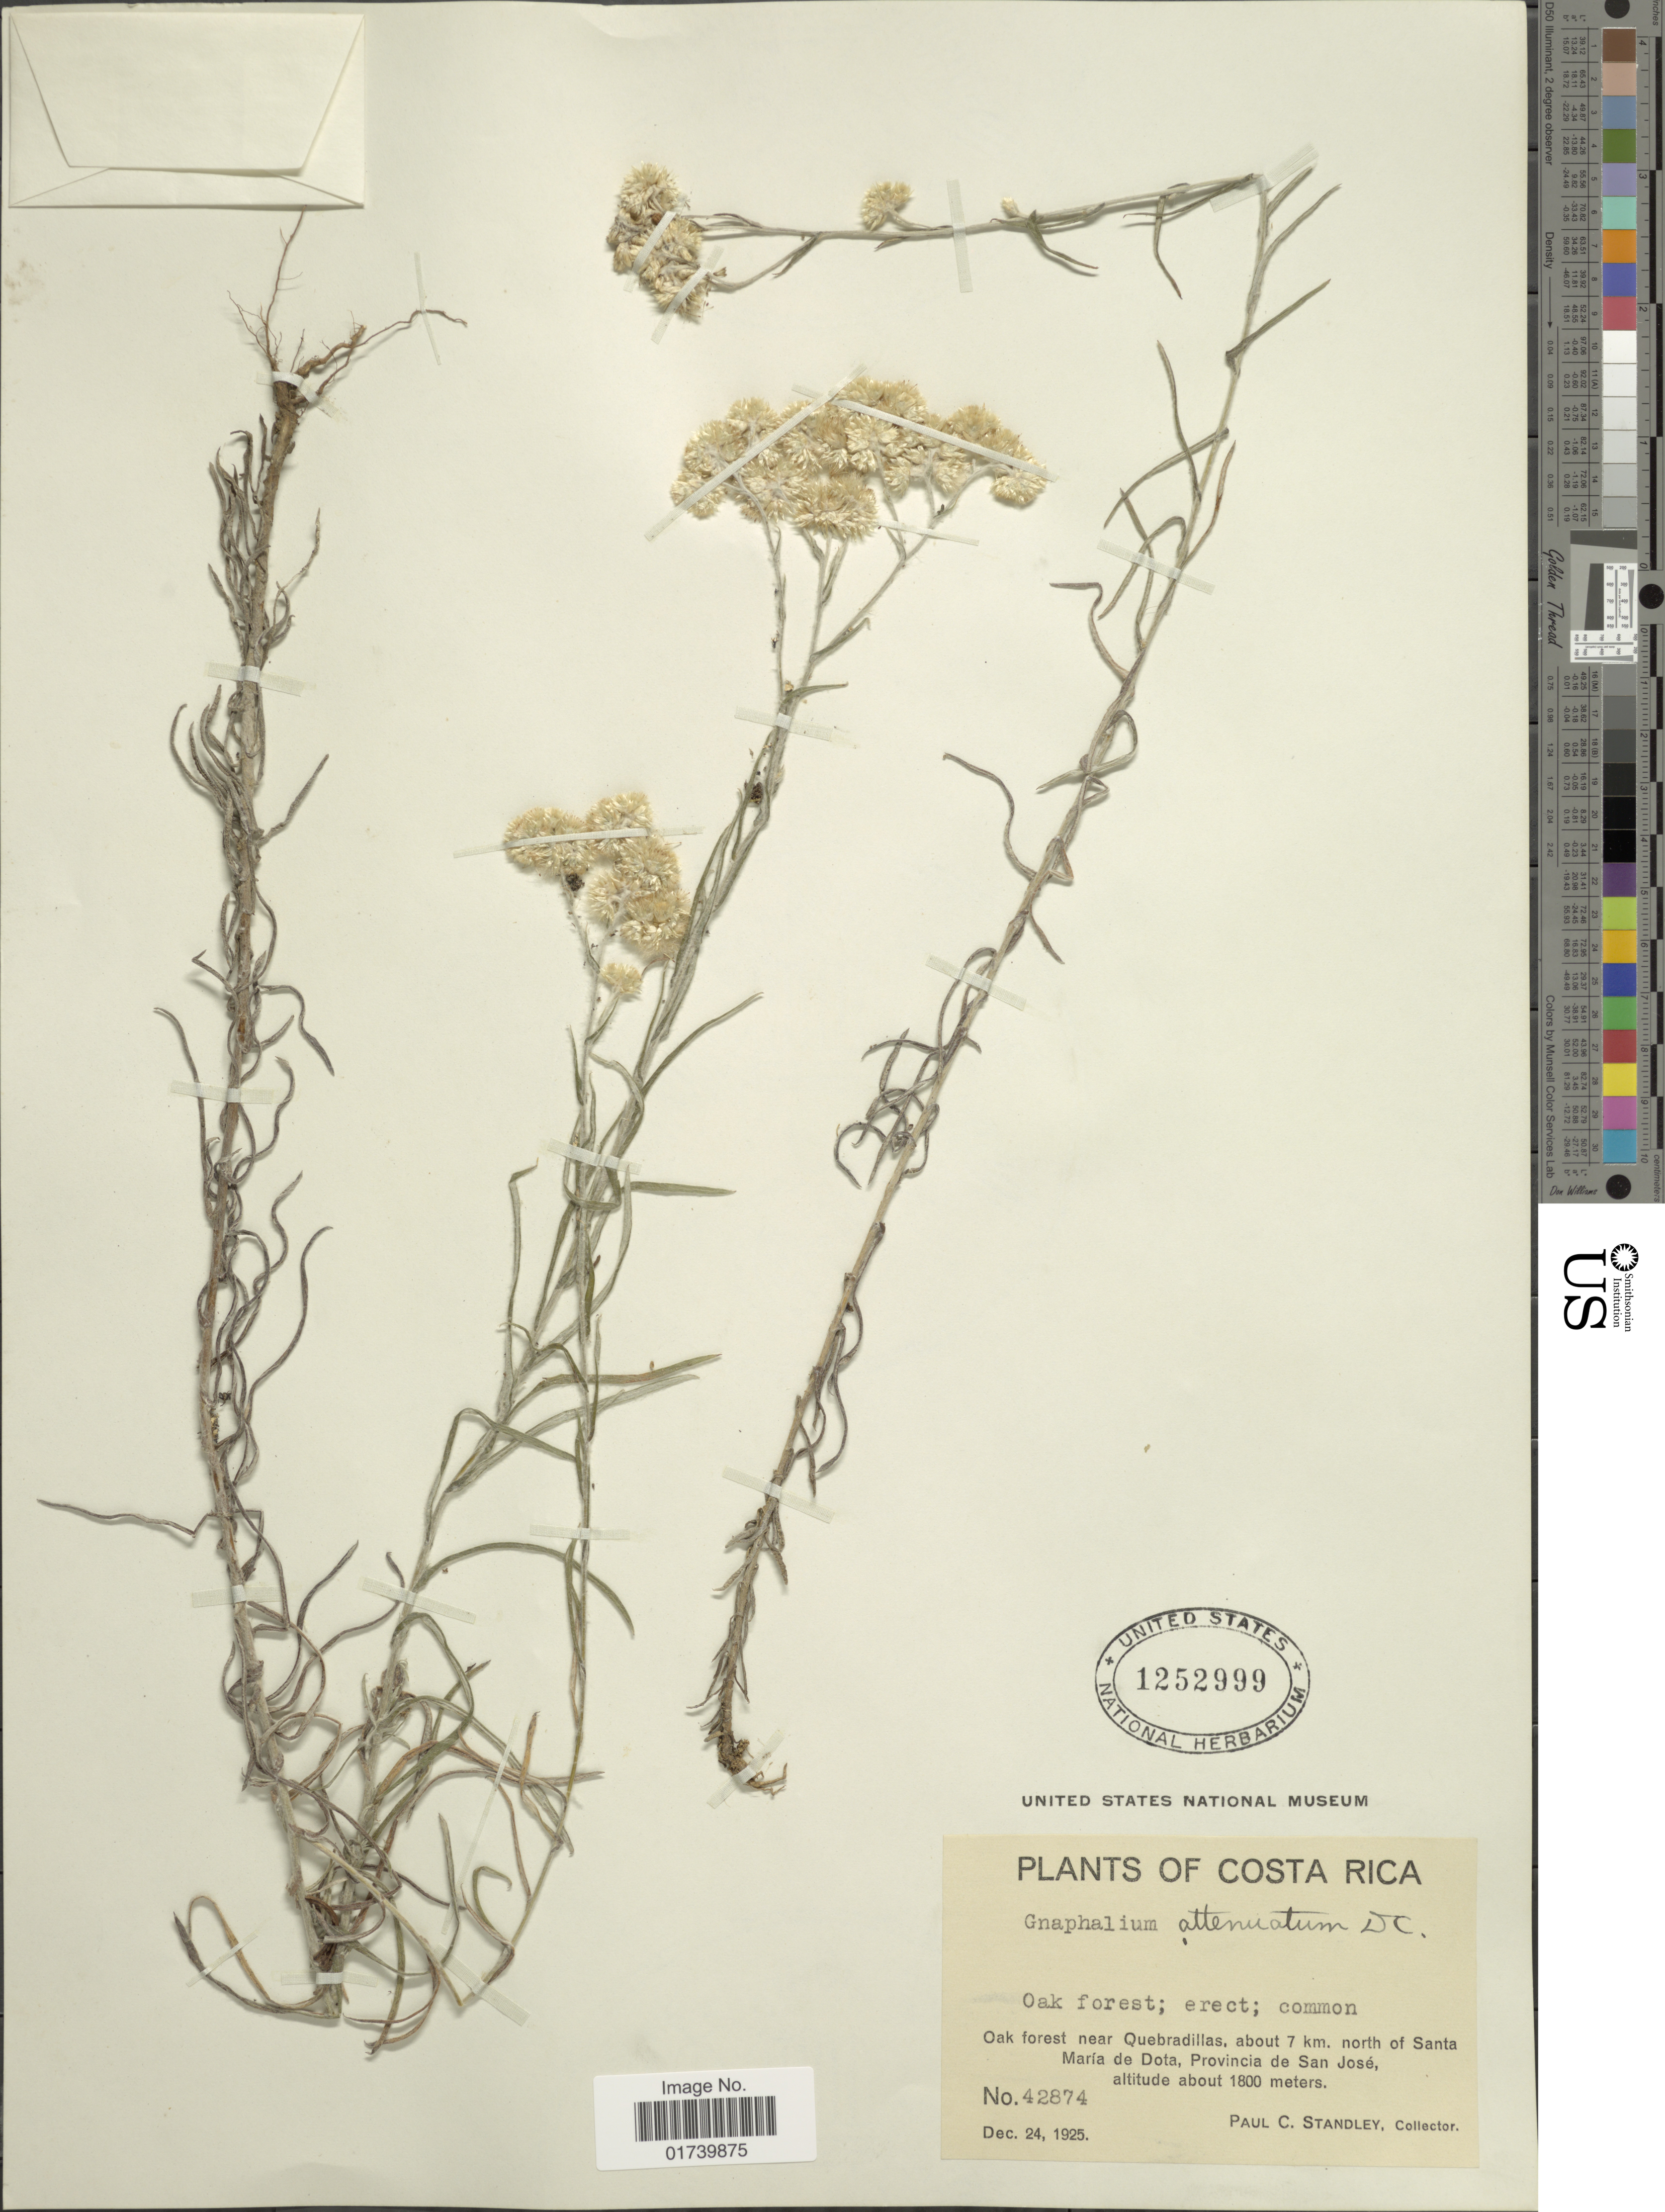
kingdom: Plantae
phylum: Tracheophyta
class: Magnoliopsida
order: Asterales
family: Asteraceae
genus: Pseudognaphalium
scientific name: Pseudognaphalium pruskii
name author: G.L. Nesom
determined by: Nesom, Guy L.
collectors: P. C. Standley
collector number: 42874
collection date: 1925-12-24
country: Costa Rica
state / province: San José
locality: Oak forest near Quebradillas, about 7 km. north of Santa Maria de Dota.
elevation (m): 1800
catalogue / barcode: US 1252999